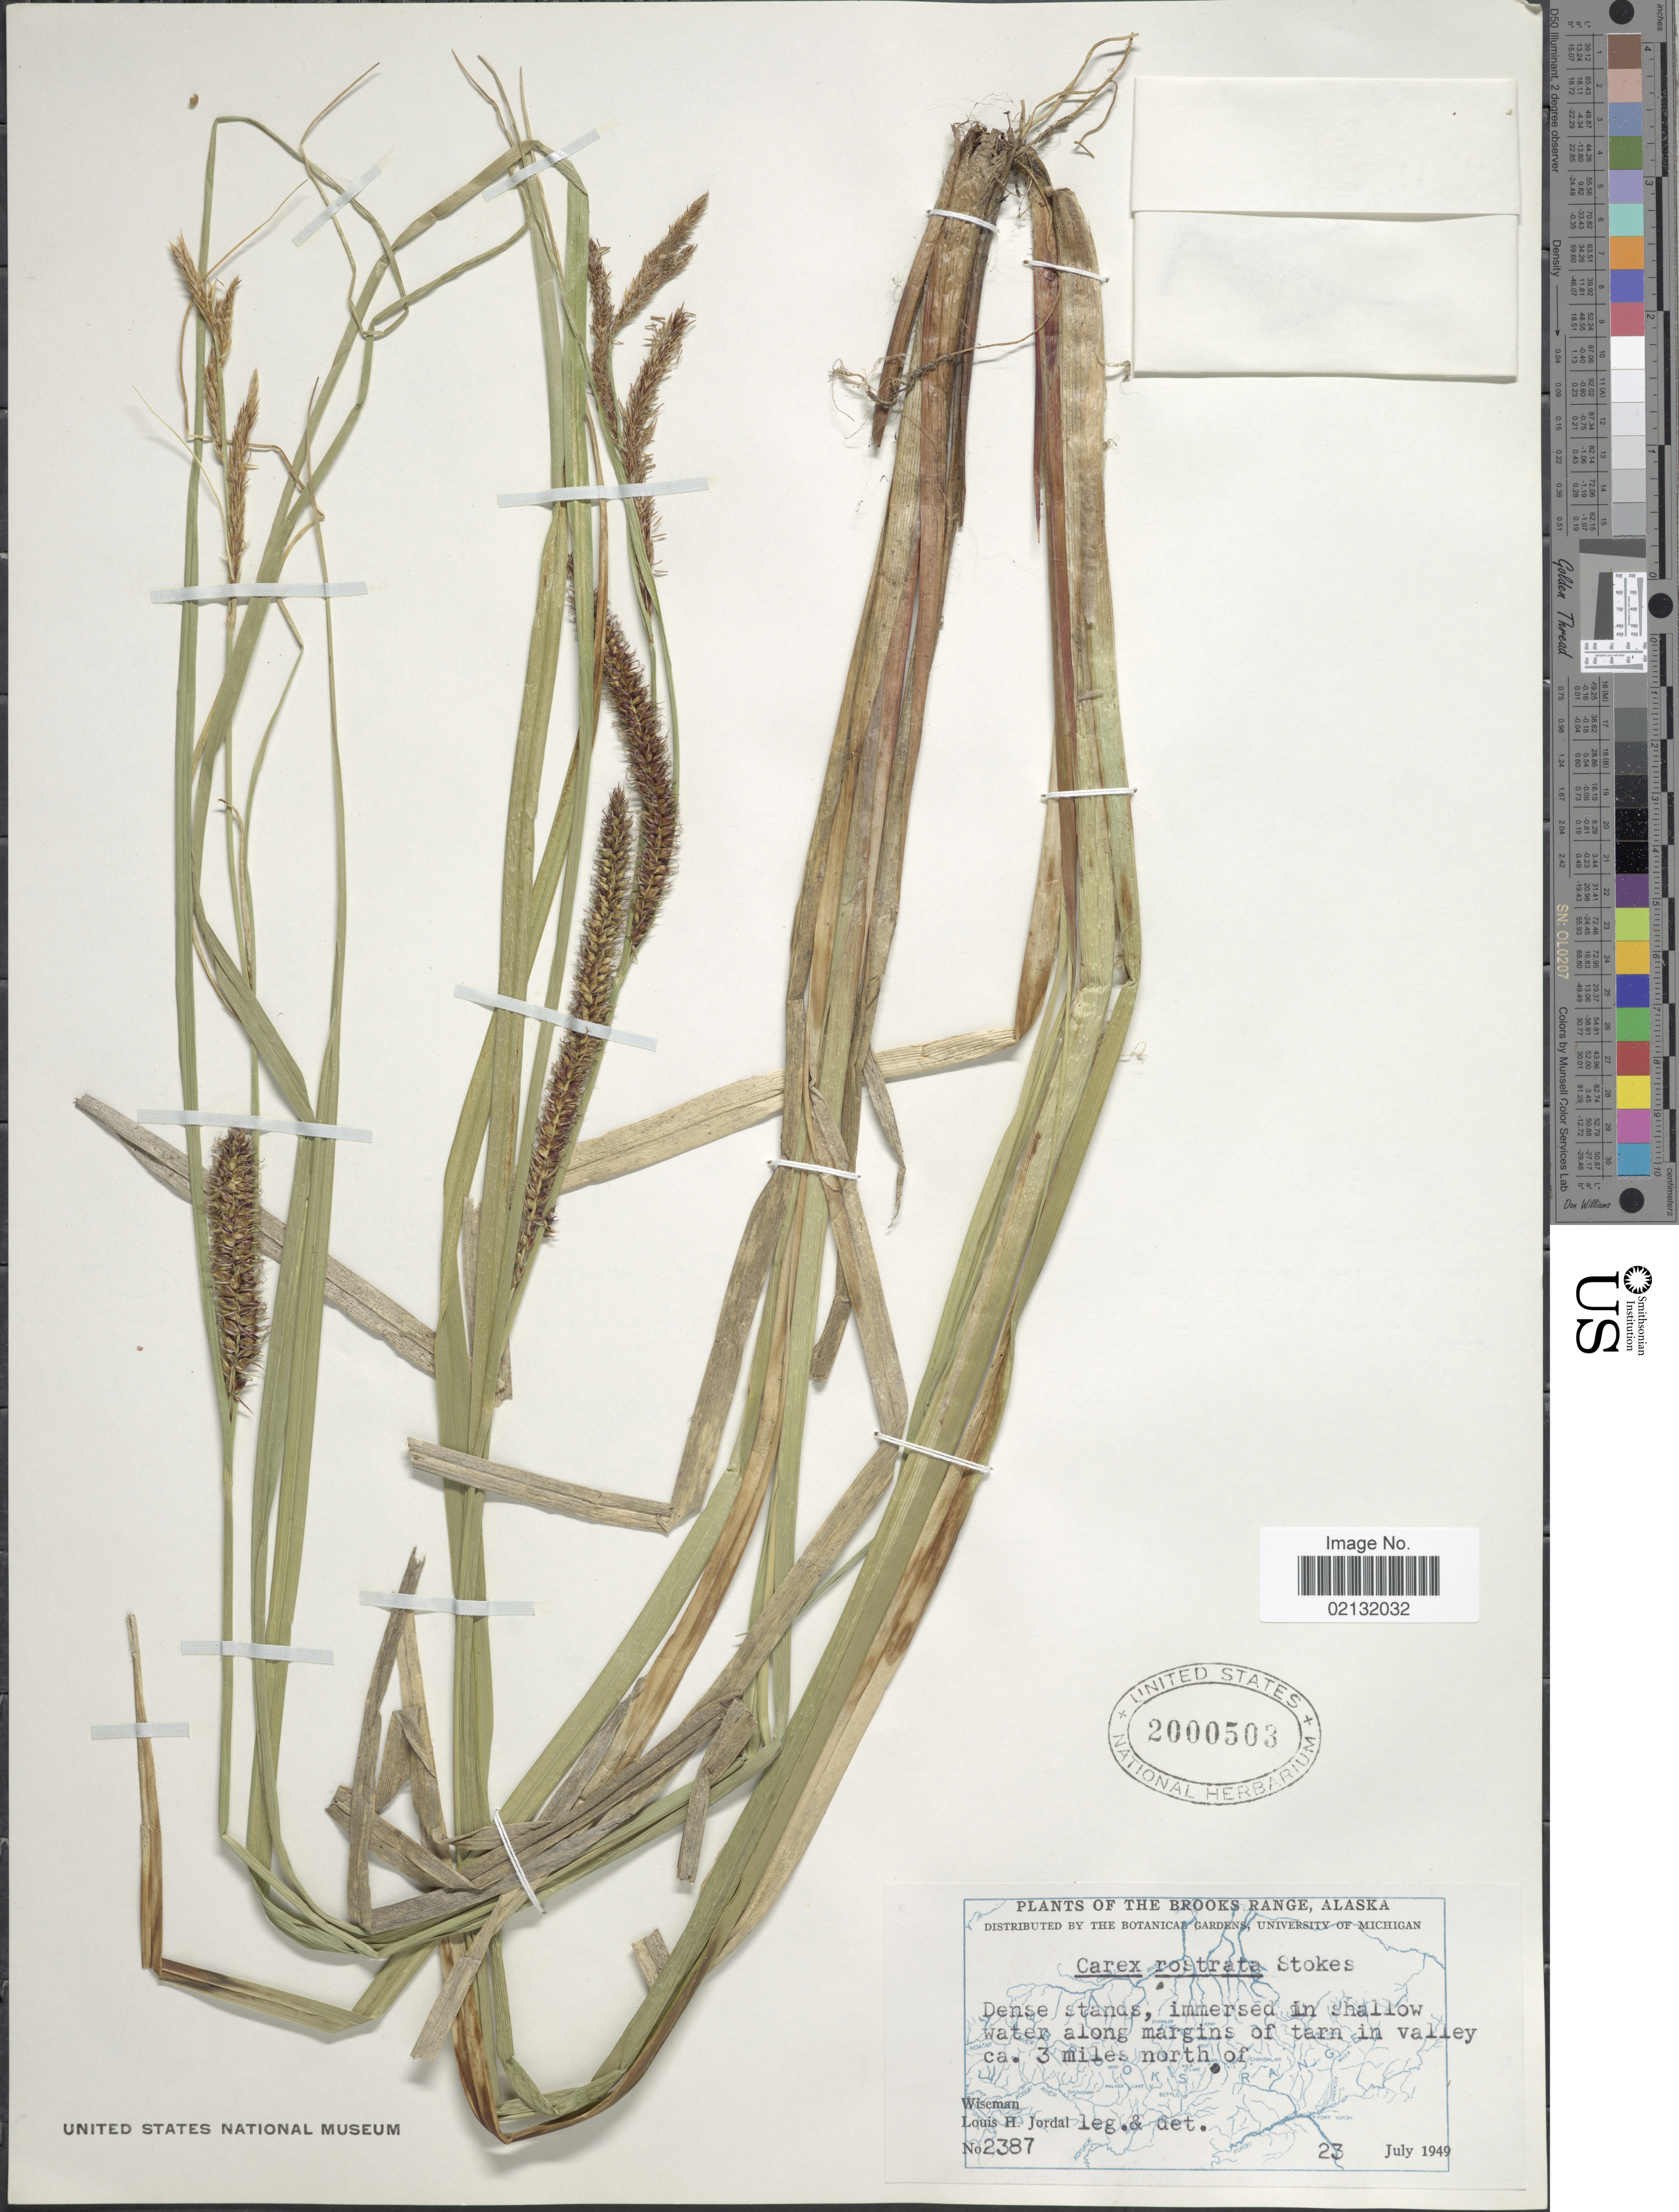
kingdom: Plantae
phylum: Tracheophyta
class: Liliopsida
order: Poales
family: Cyperaceae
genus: Carex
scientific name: Carex rostrata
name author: Stokes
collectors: L. Jordal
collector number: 2387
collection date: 1949-07-23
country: United States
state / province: Alaska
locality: The Brooks Range, Wiseman. In shallow water along margins of tarn in valley ca. 3 miles north of.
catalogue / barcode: US 2000503